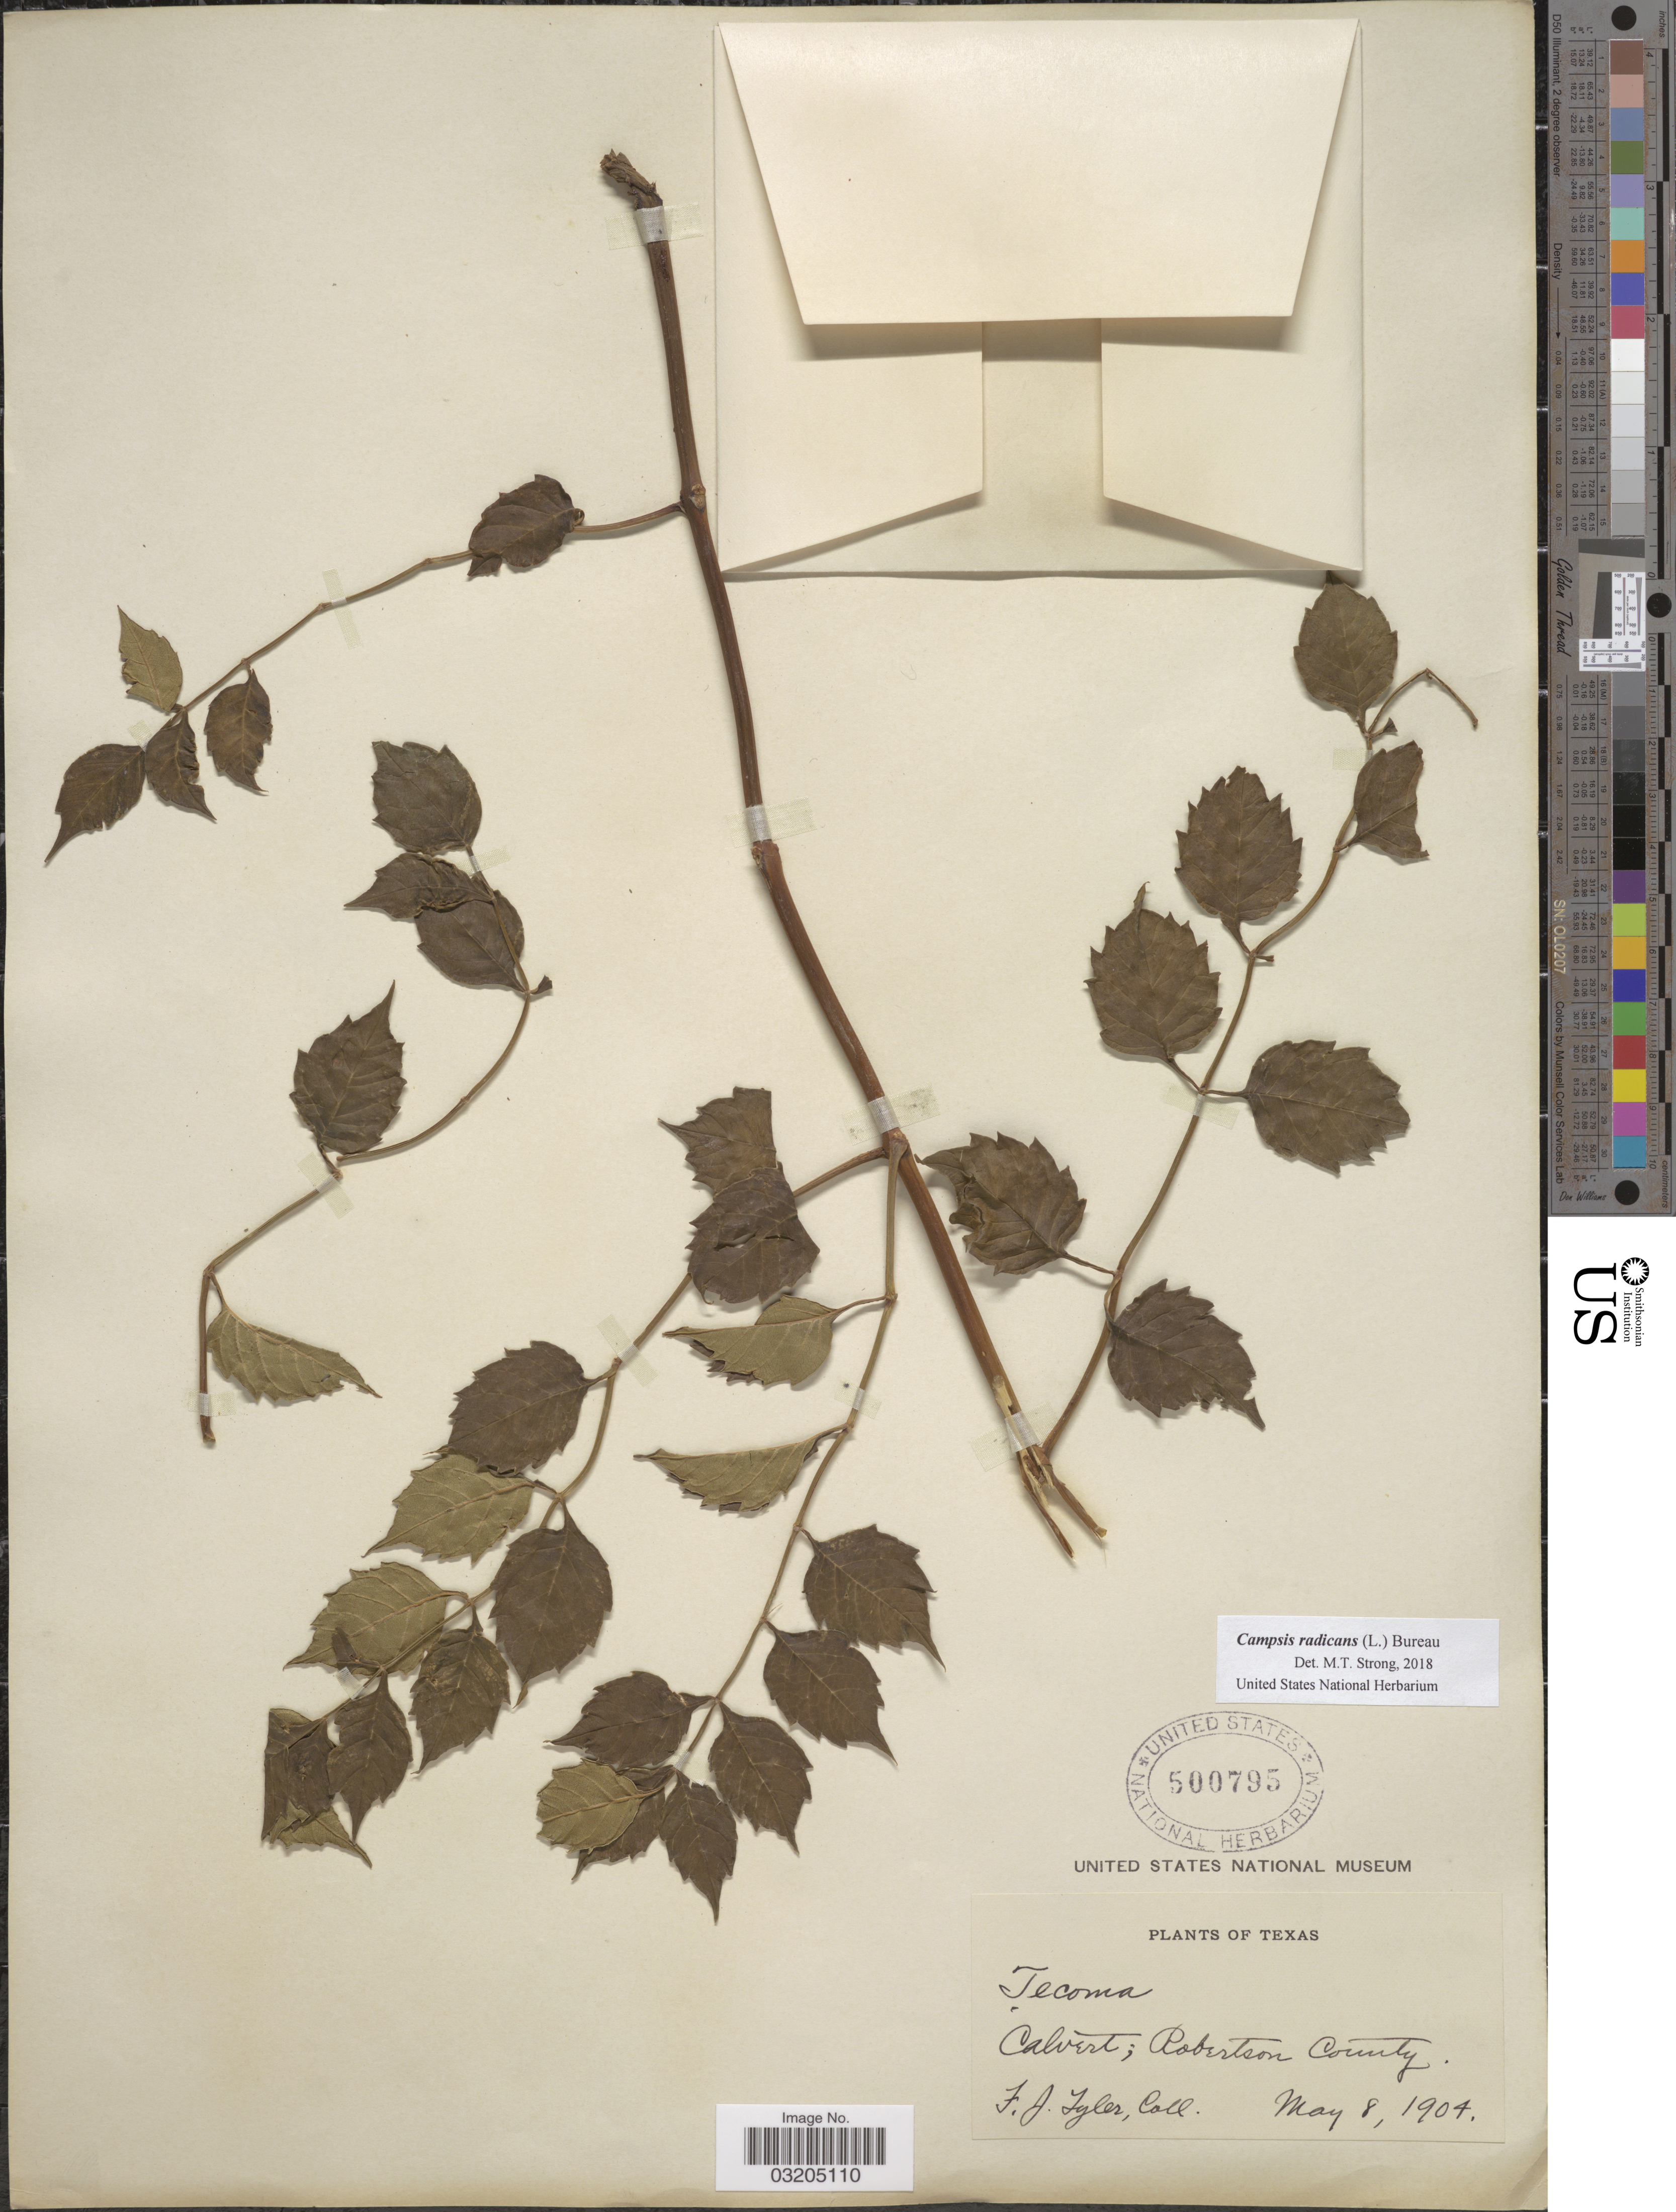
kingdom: Plantae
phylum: Tracheophyta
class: Magnoliopsida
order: Lamiales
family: Bignoniaceae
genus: Campsis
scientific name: Campsis radicans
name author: (L.) Seem.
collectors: F. Tyler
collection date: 1904-05-08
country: United States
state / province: Texas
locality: Calvert, Robertson County.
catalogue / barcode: US 500795